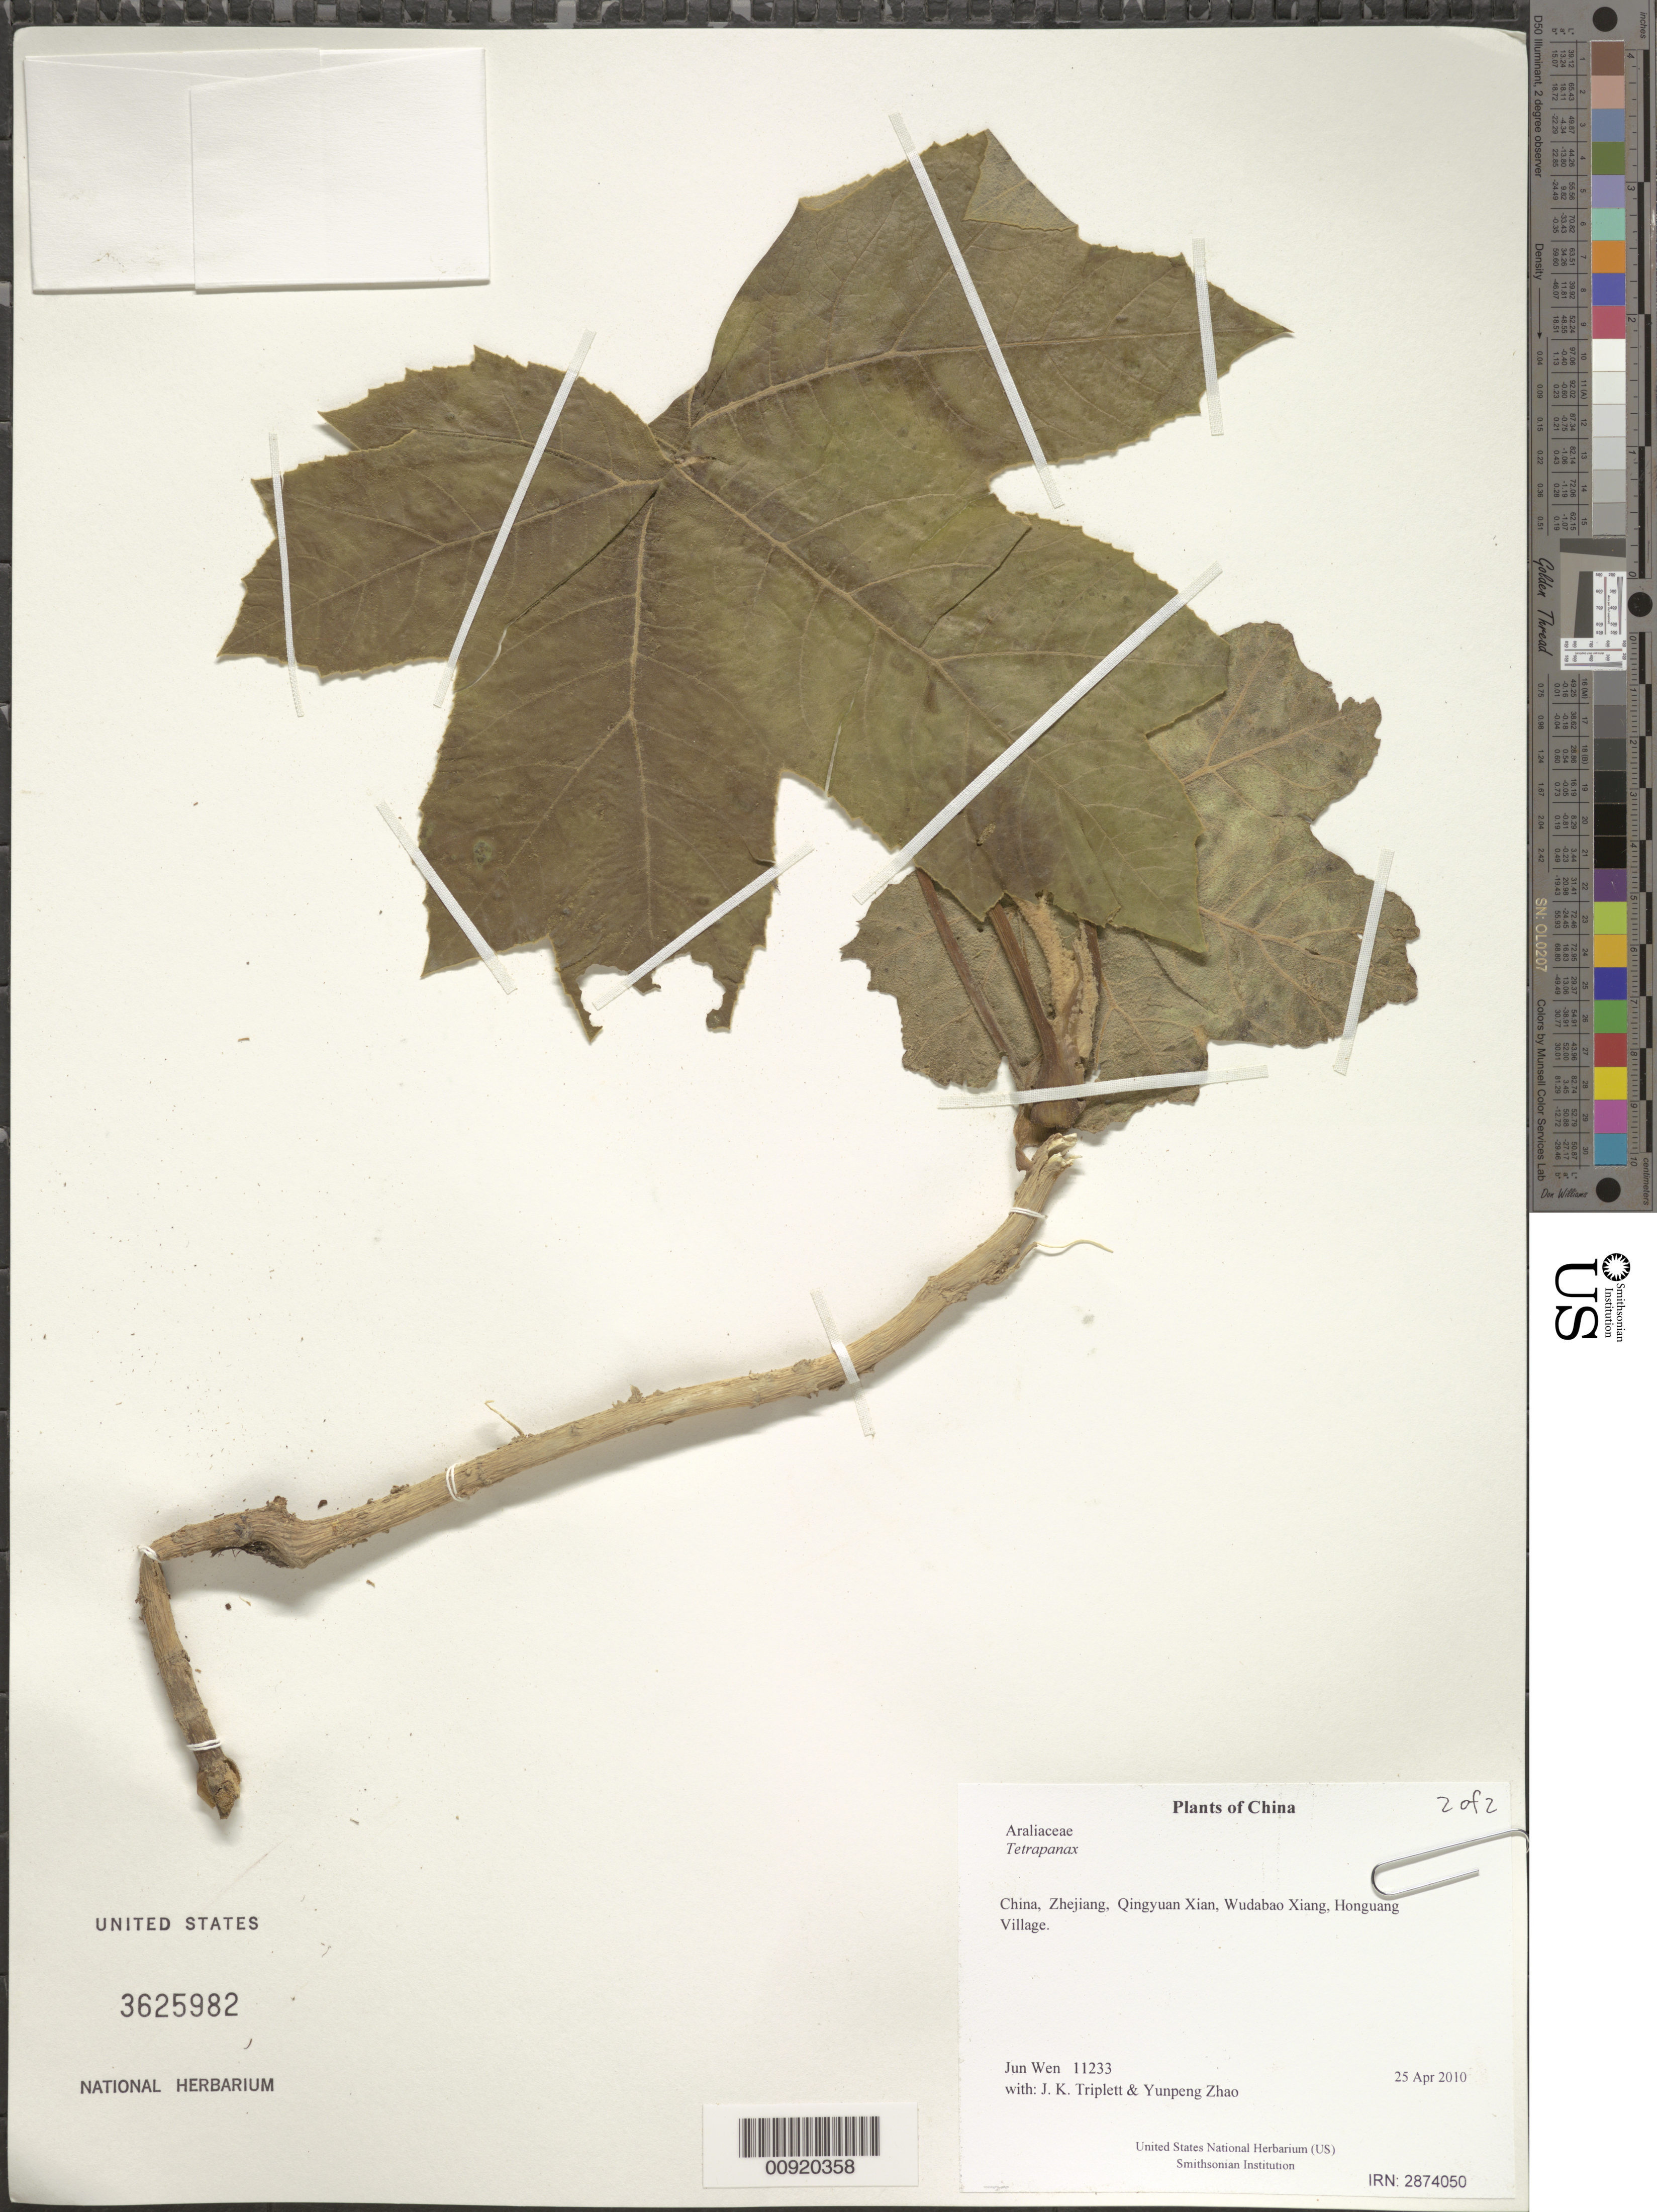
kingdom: Plantae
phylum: Tracheophyta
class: Magnoliopsida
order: Apiales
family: Araliaceae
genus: Tetrapanax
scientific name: Tetrapanax sp.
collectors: J. Wen, J. K. Triplett & Yunpeng Zhao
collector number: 11233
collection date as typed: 25 Apr 2010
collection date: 2010-04-25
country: China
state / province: Zhejiang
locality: Qingyuan Xian, Wudabao Xiang, Honguang Village.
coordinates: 27 41.492 N, 119 07.832 E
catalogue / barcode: US 3625982